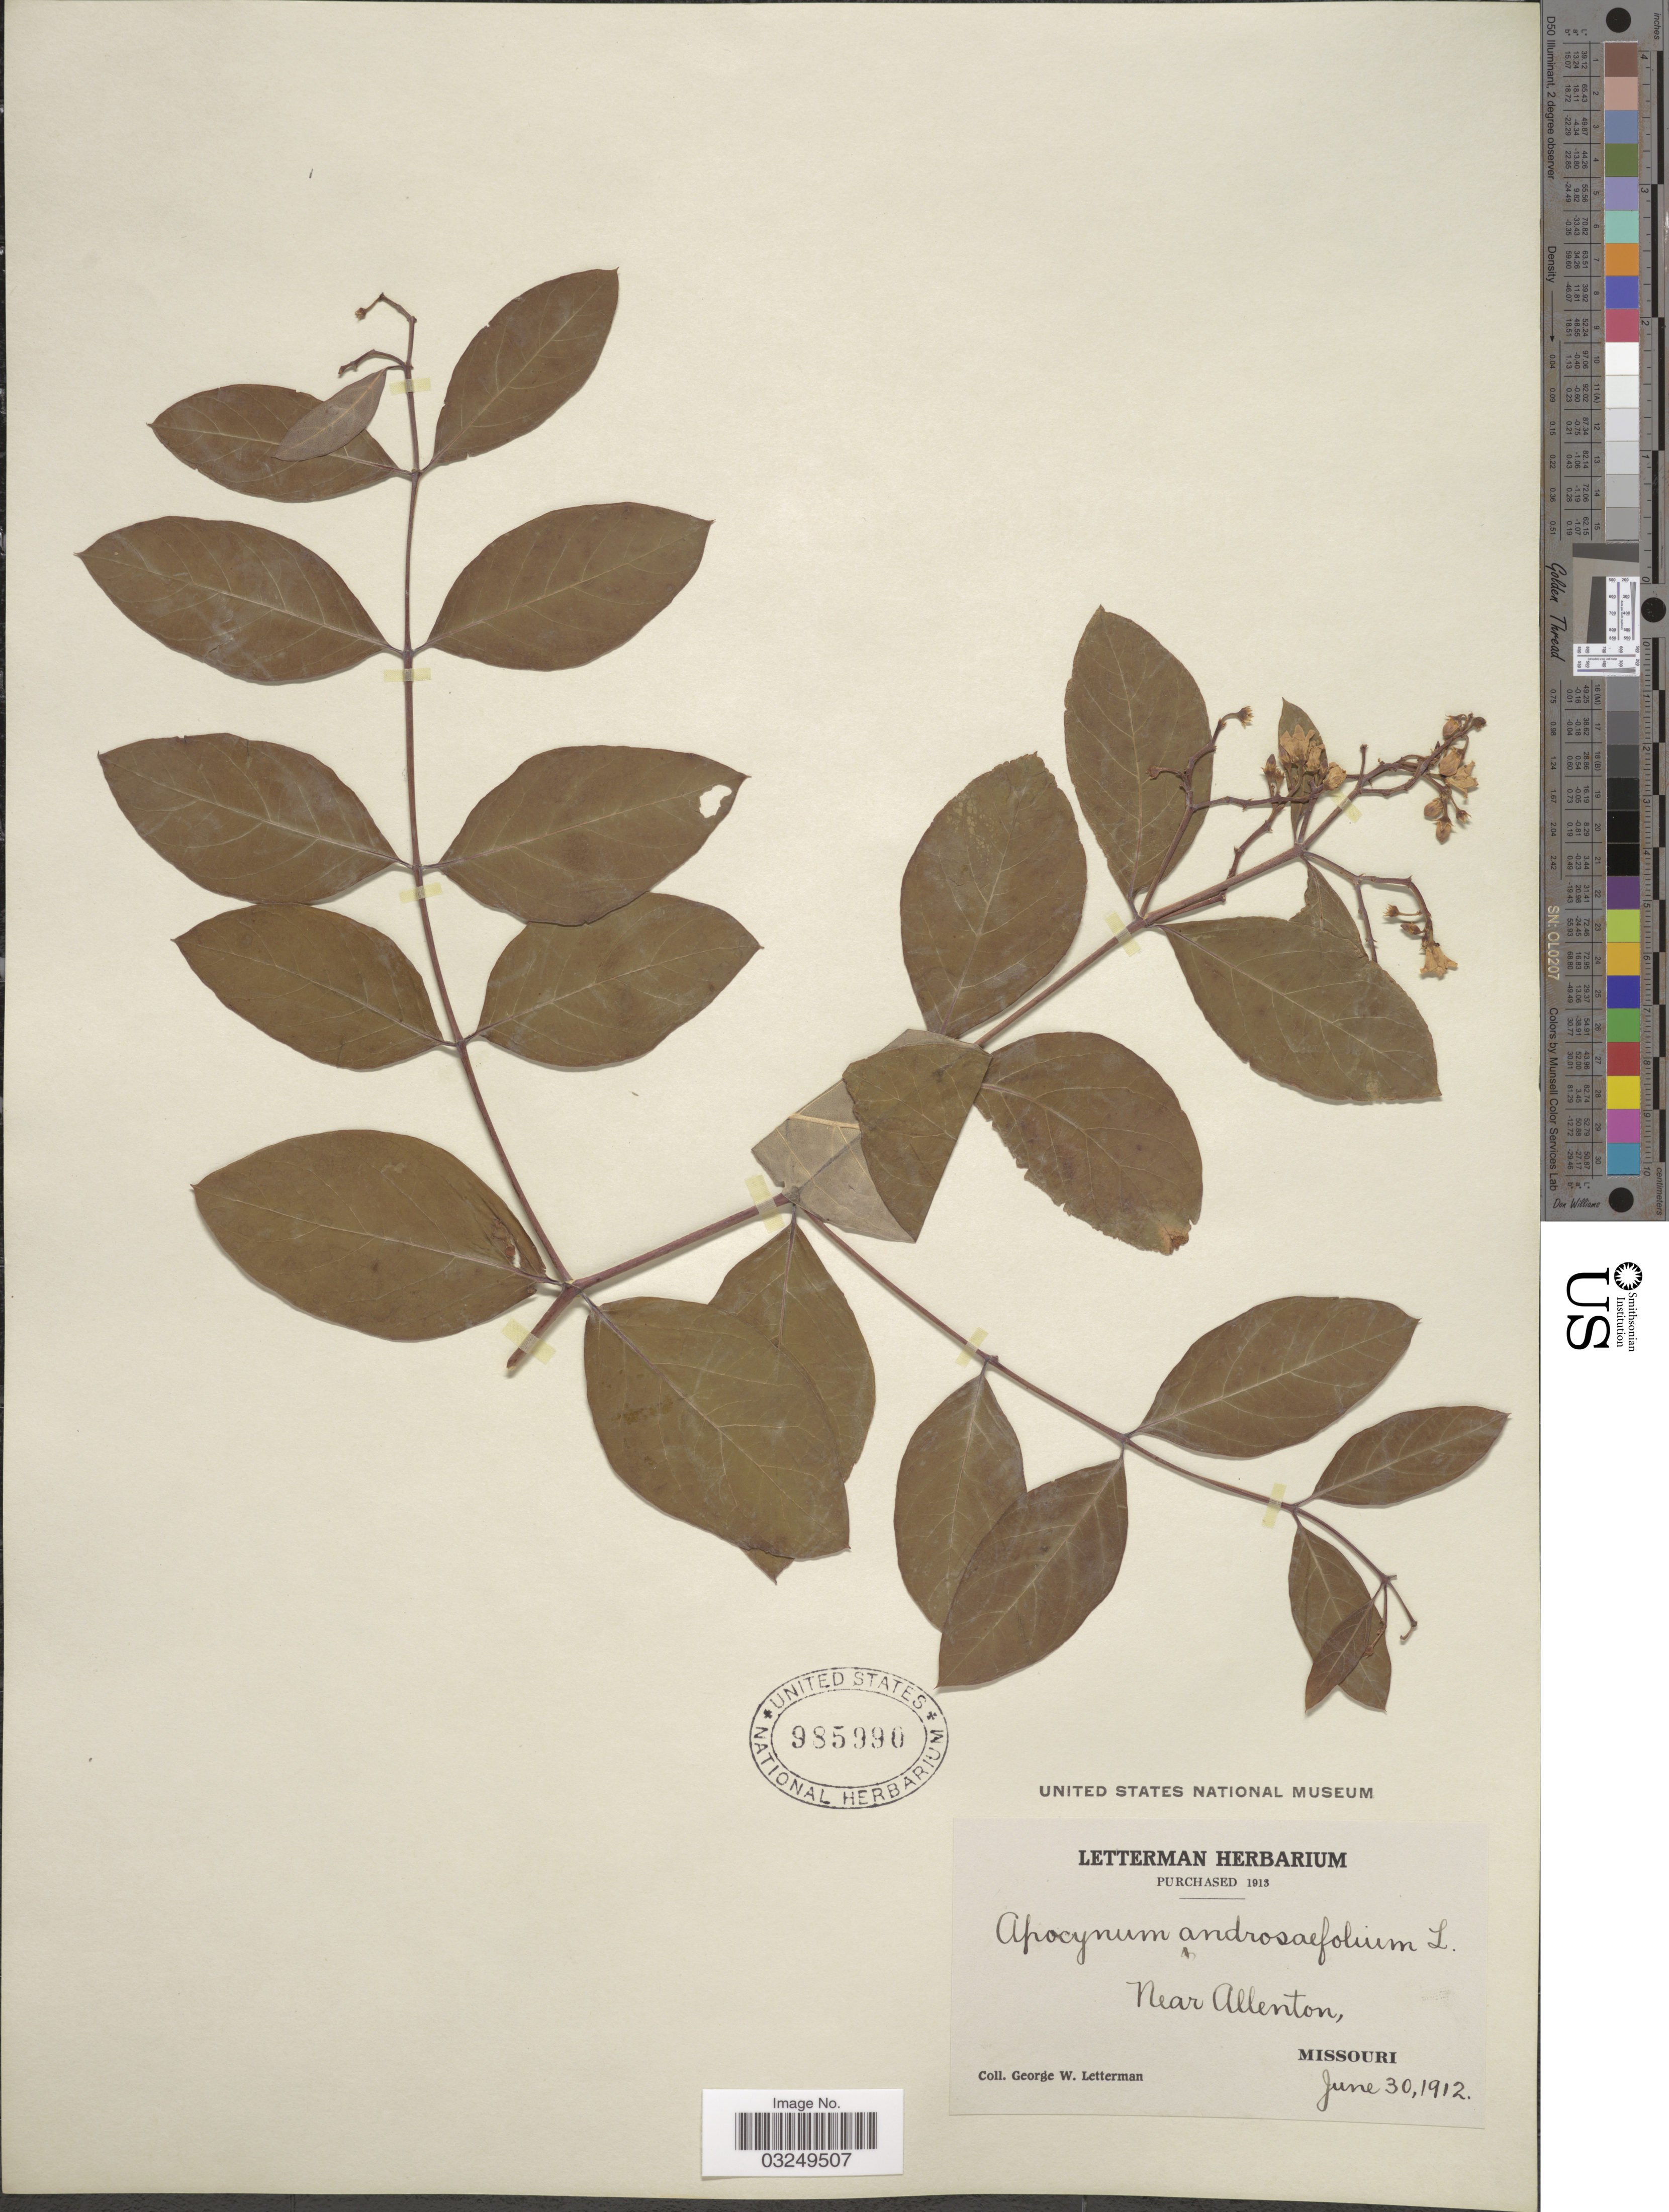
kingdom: Plantae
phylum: Tracheophyta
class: Magnoliopsida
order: Gentianales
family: Apocynaceae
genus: Apocynum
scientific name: Apocynum androsaemifolium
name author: L.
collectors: G. W. Letterman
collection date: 1912-06-30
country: United States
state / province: Missouri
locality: Near Allenton.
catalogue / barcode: US 985990